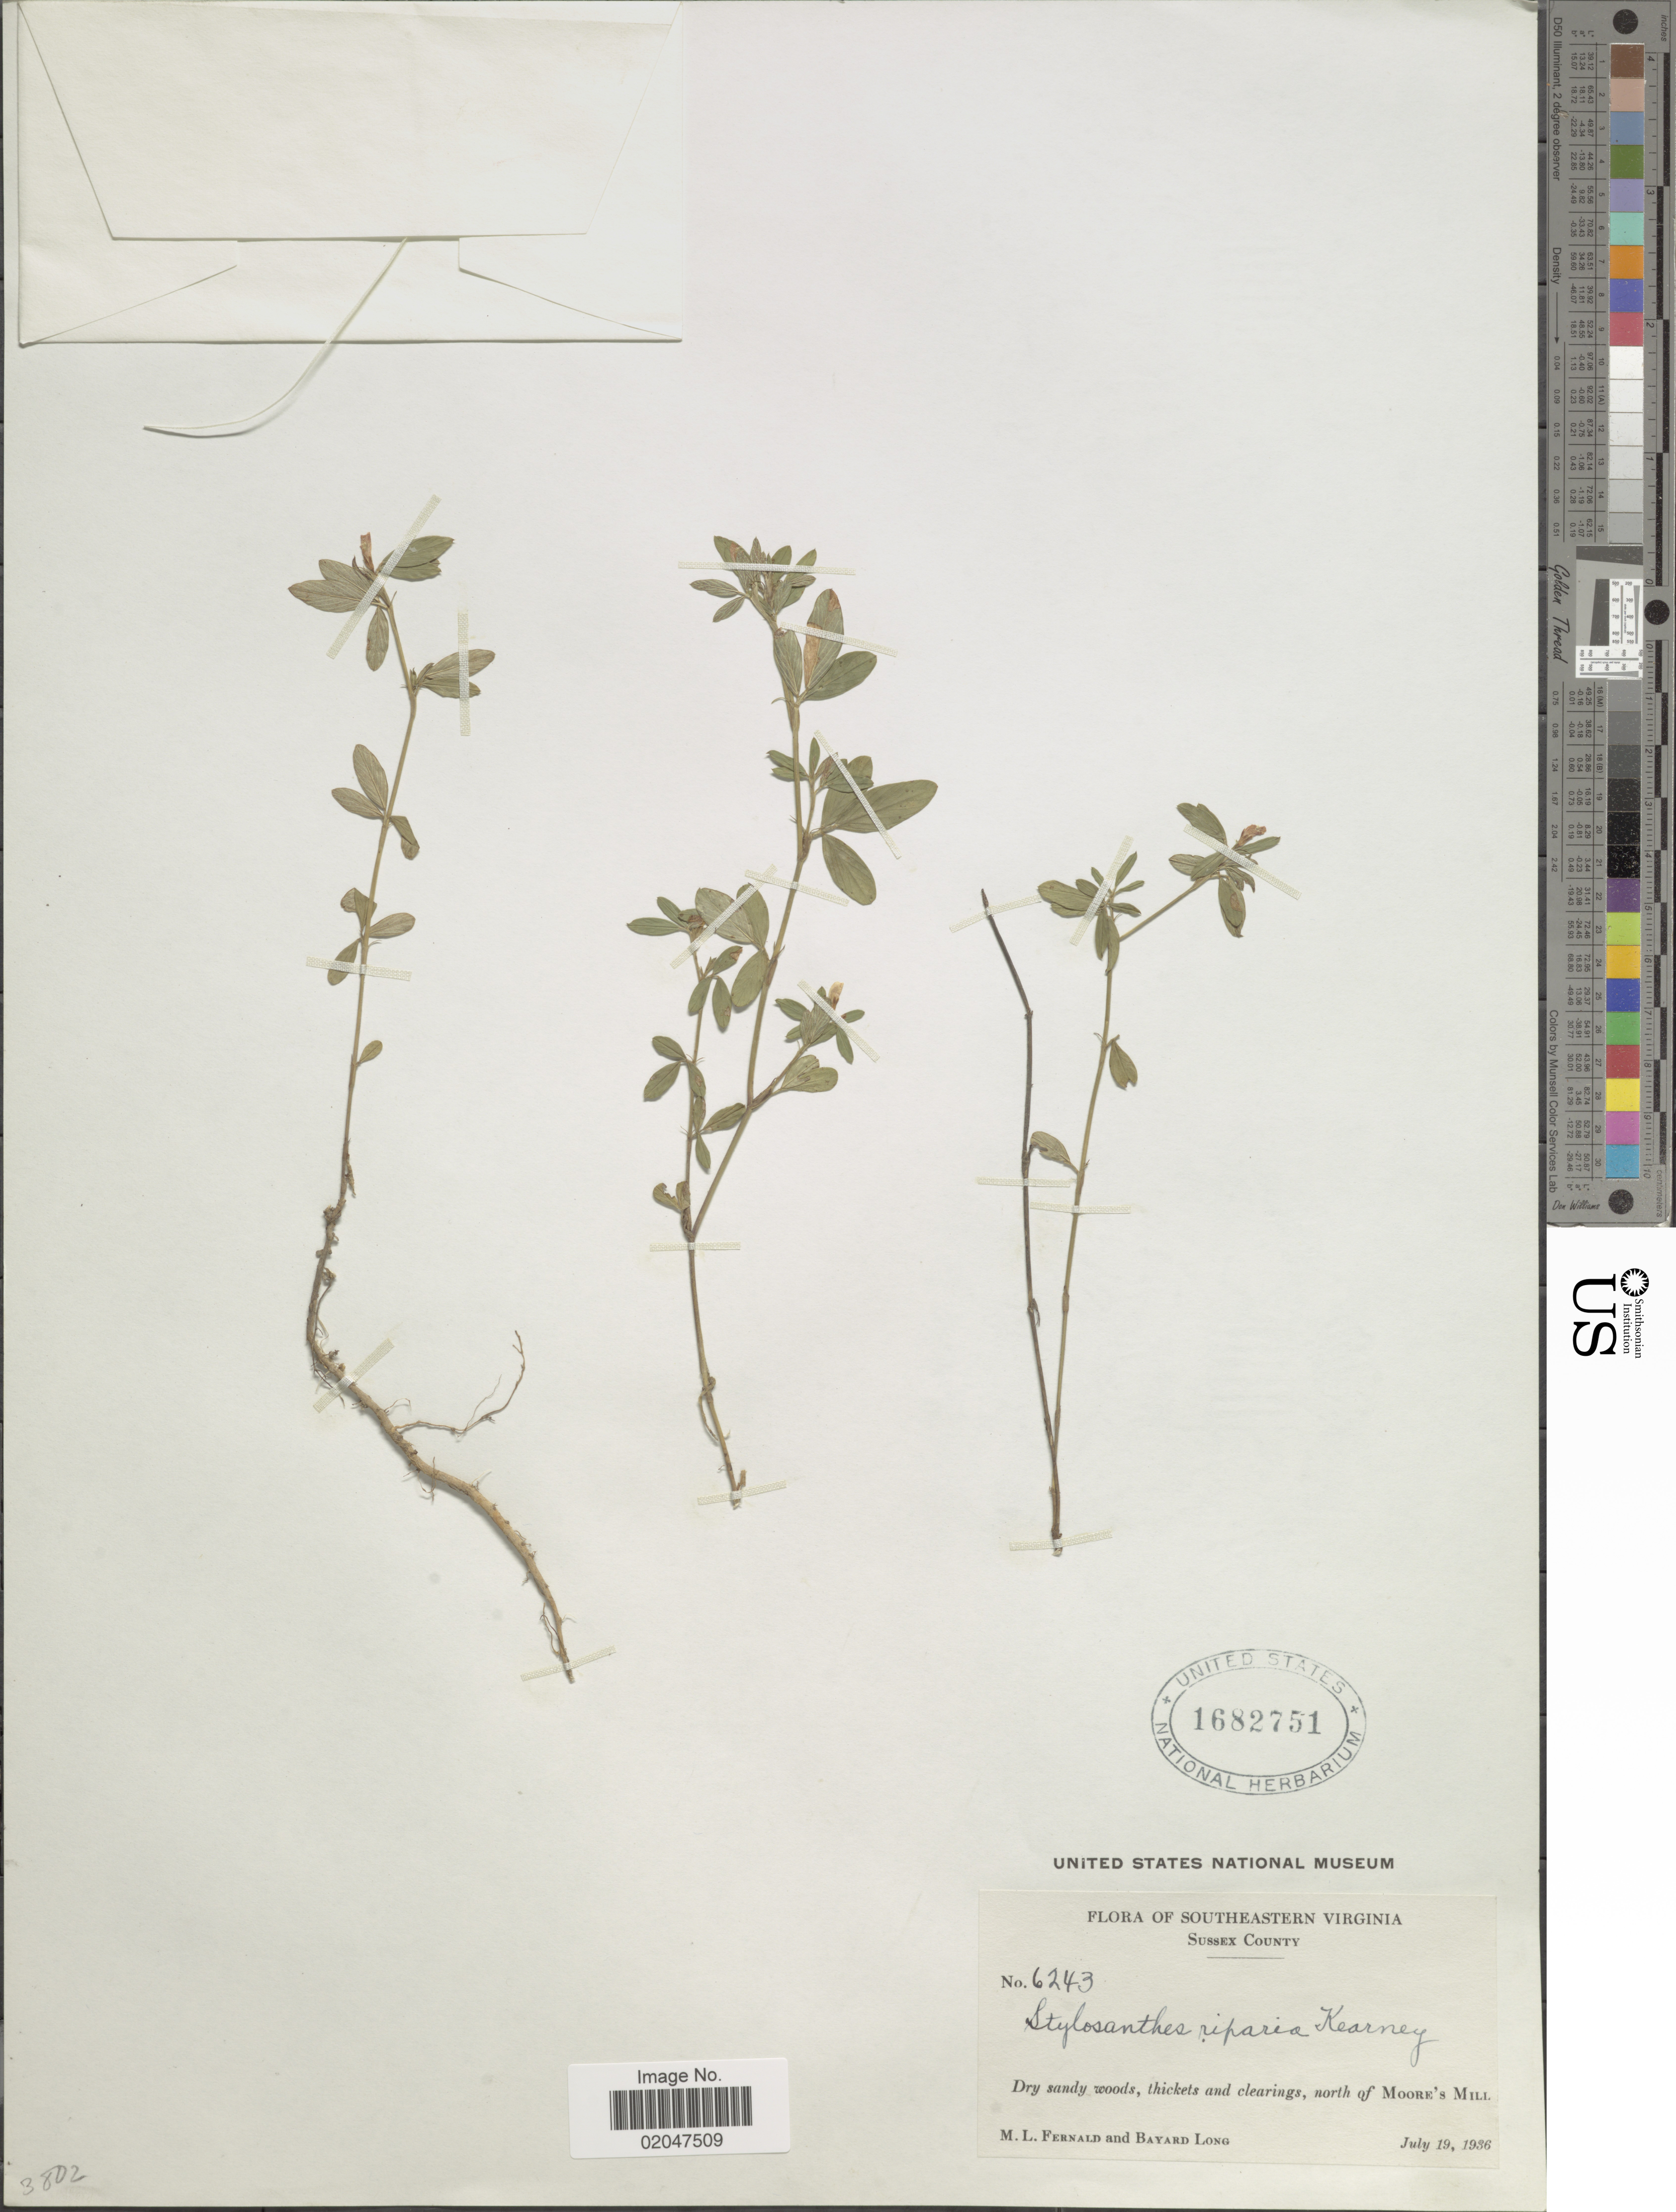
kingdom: Plantae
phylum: Tracheophyta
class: Magnoliopsida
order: Fabales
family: Fabaceae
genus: Stylosanthes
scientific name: Stylosanthes biflora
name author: (L.) Britton et al.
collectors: M. L. Fernald & B. Long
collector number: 6243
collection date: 1936-07-19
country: United States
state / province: Virginia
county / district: Sussex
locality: Southeastern Virginia. Sussex County. Dry sandy woods, thickets and clearings, north of Moore's Mill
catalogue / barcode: US 1682751